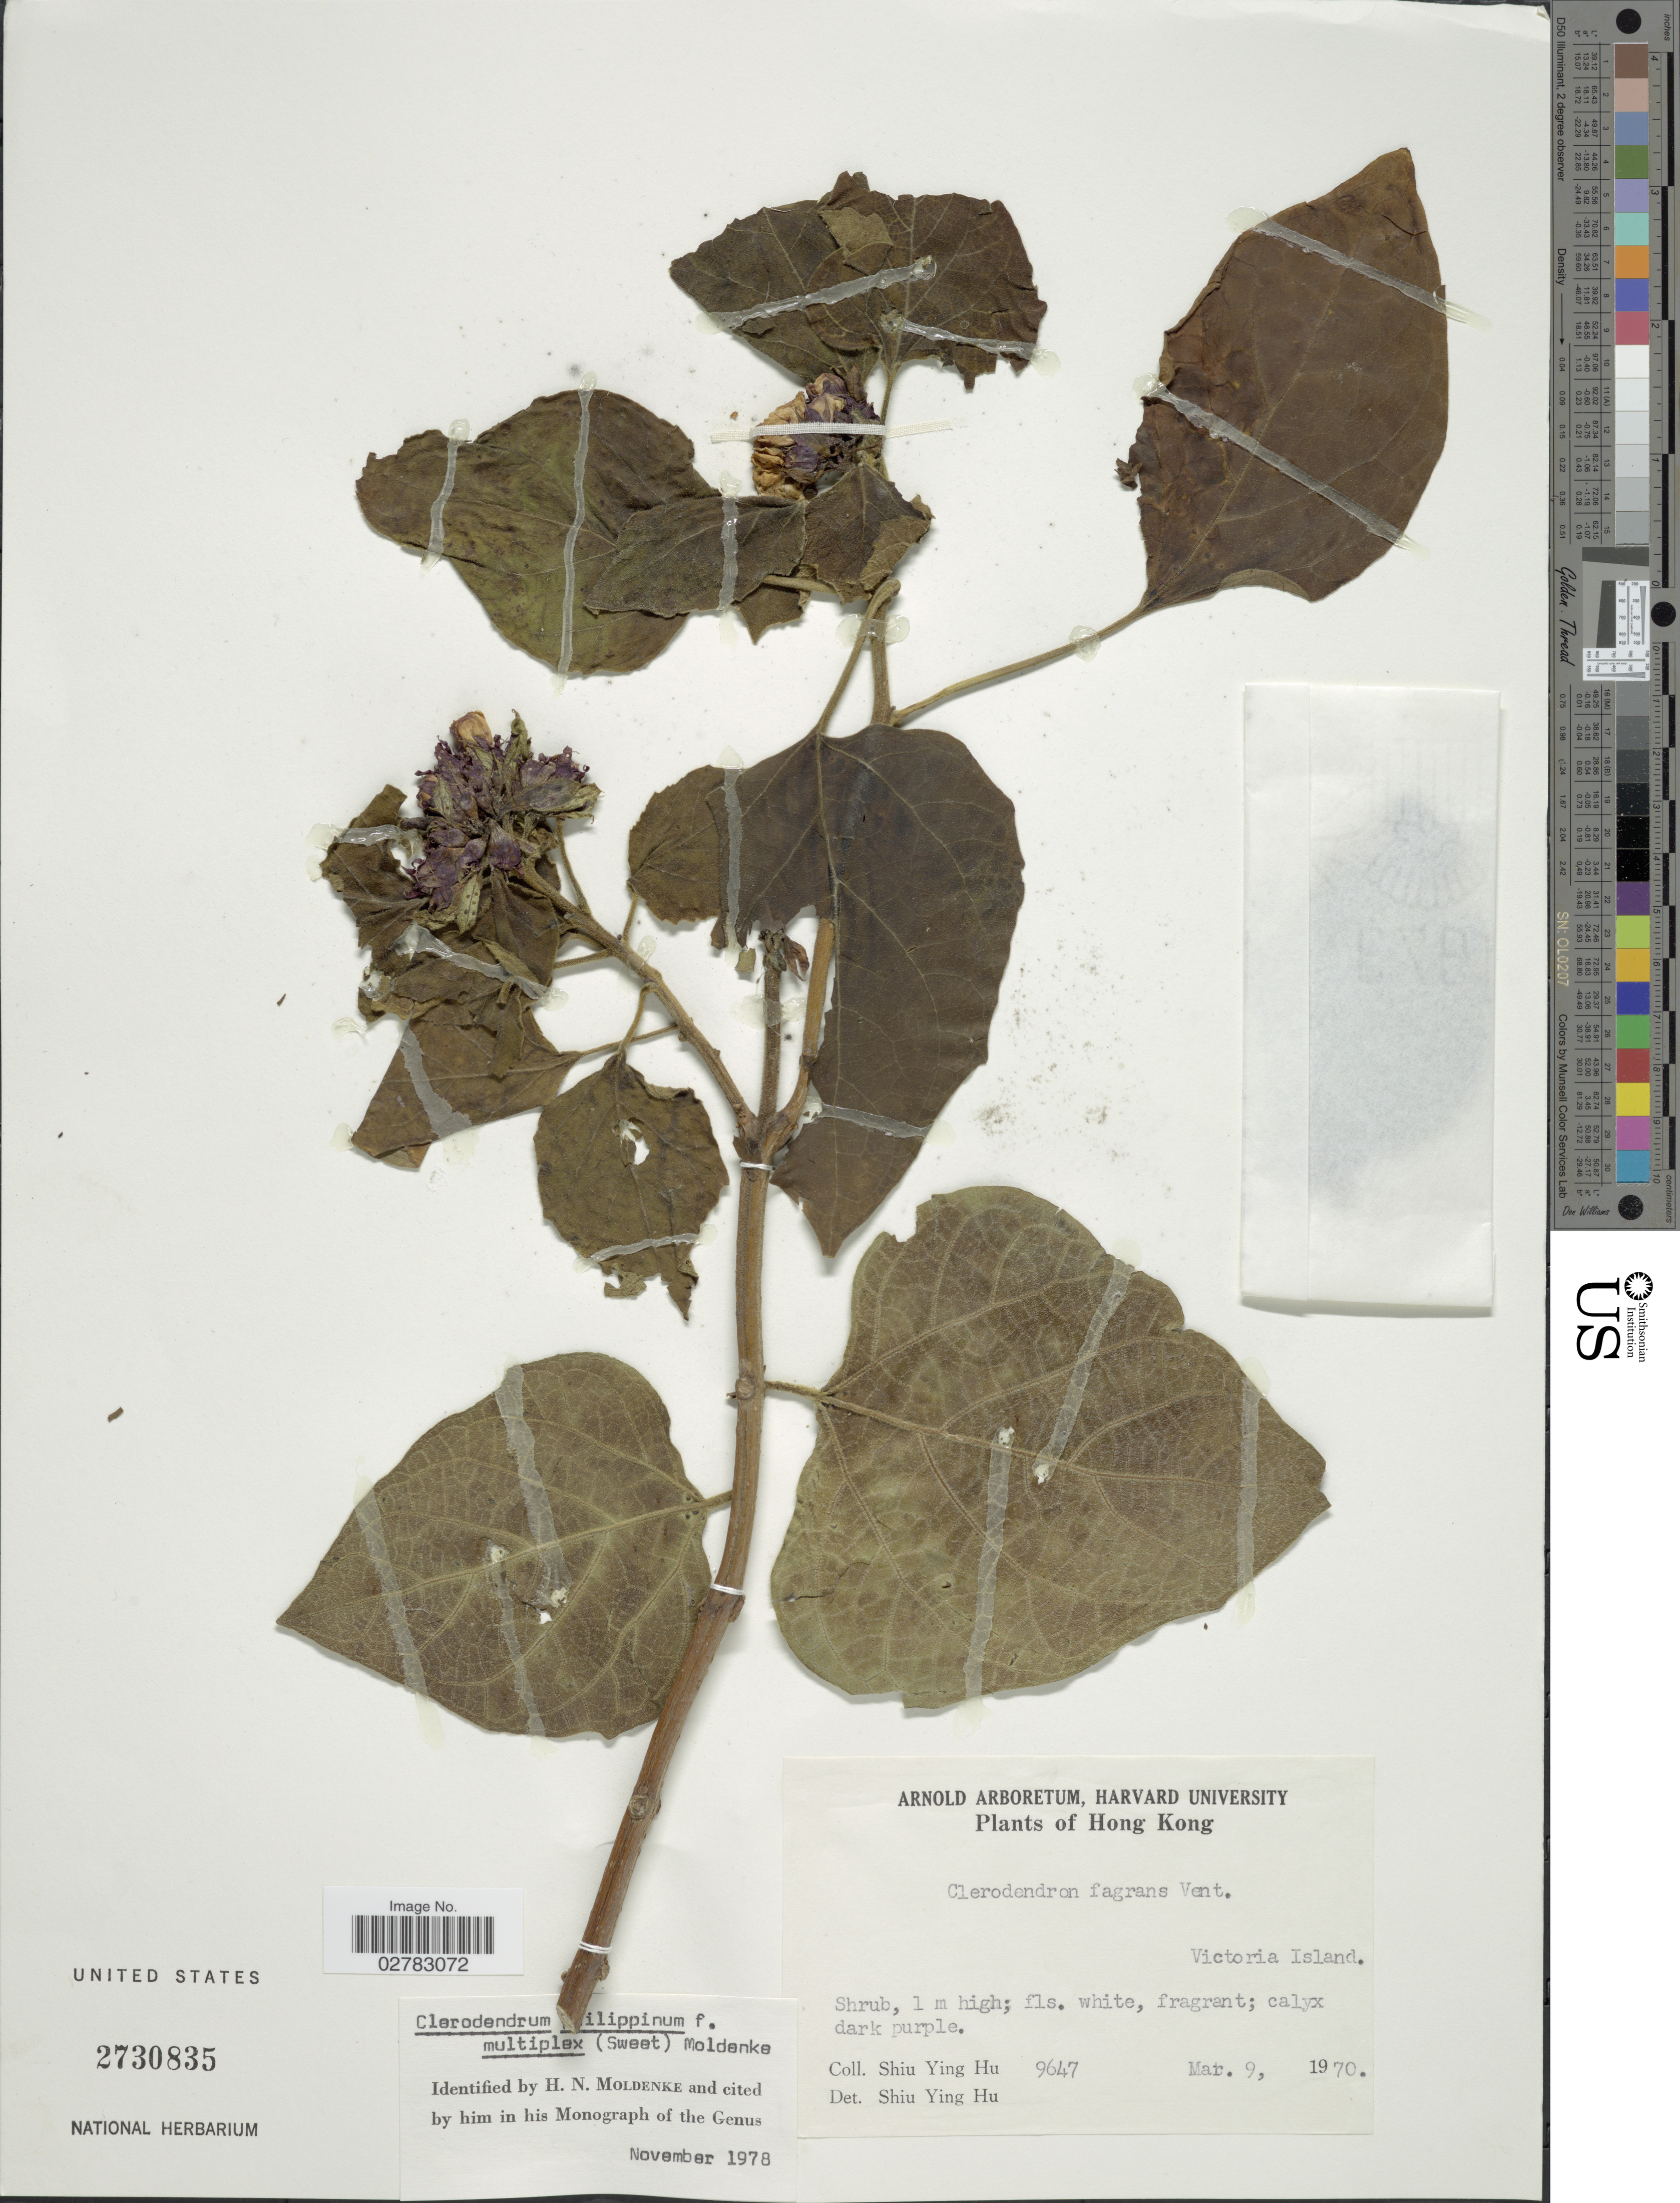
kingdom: Plantae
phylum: Tracheophyta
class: Magnoliopsida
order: Lamiales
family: Lamiaceae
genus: Clerodendrum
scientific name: Clerodendrum philippinum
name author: Schauer in DC.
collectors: S. Y. Hu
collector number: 9647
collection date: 1970-03-09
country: China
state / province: Hong Kong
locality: Victoria Island.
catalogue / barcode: US 2730835